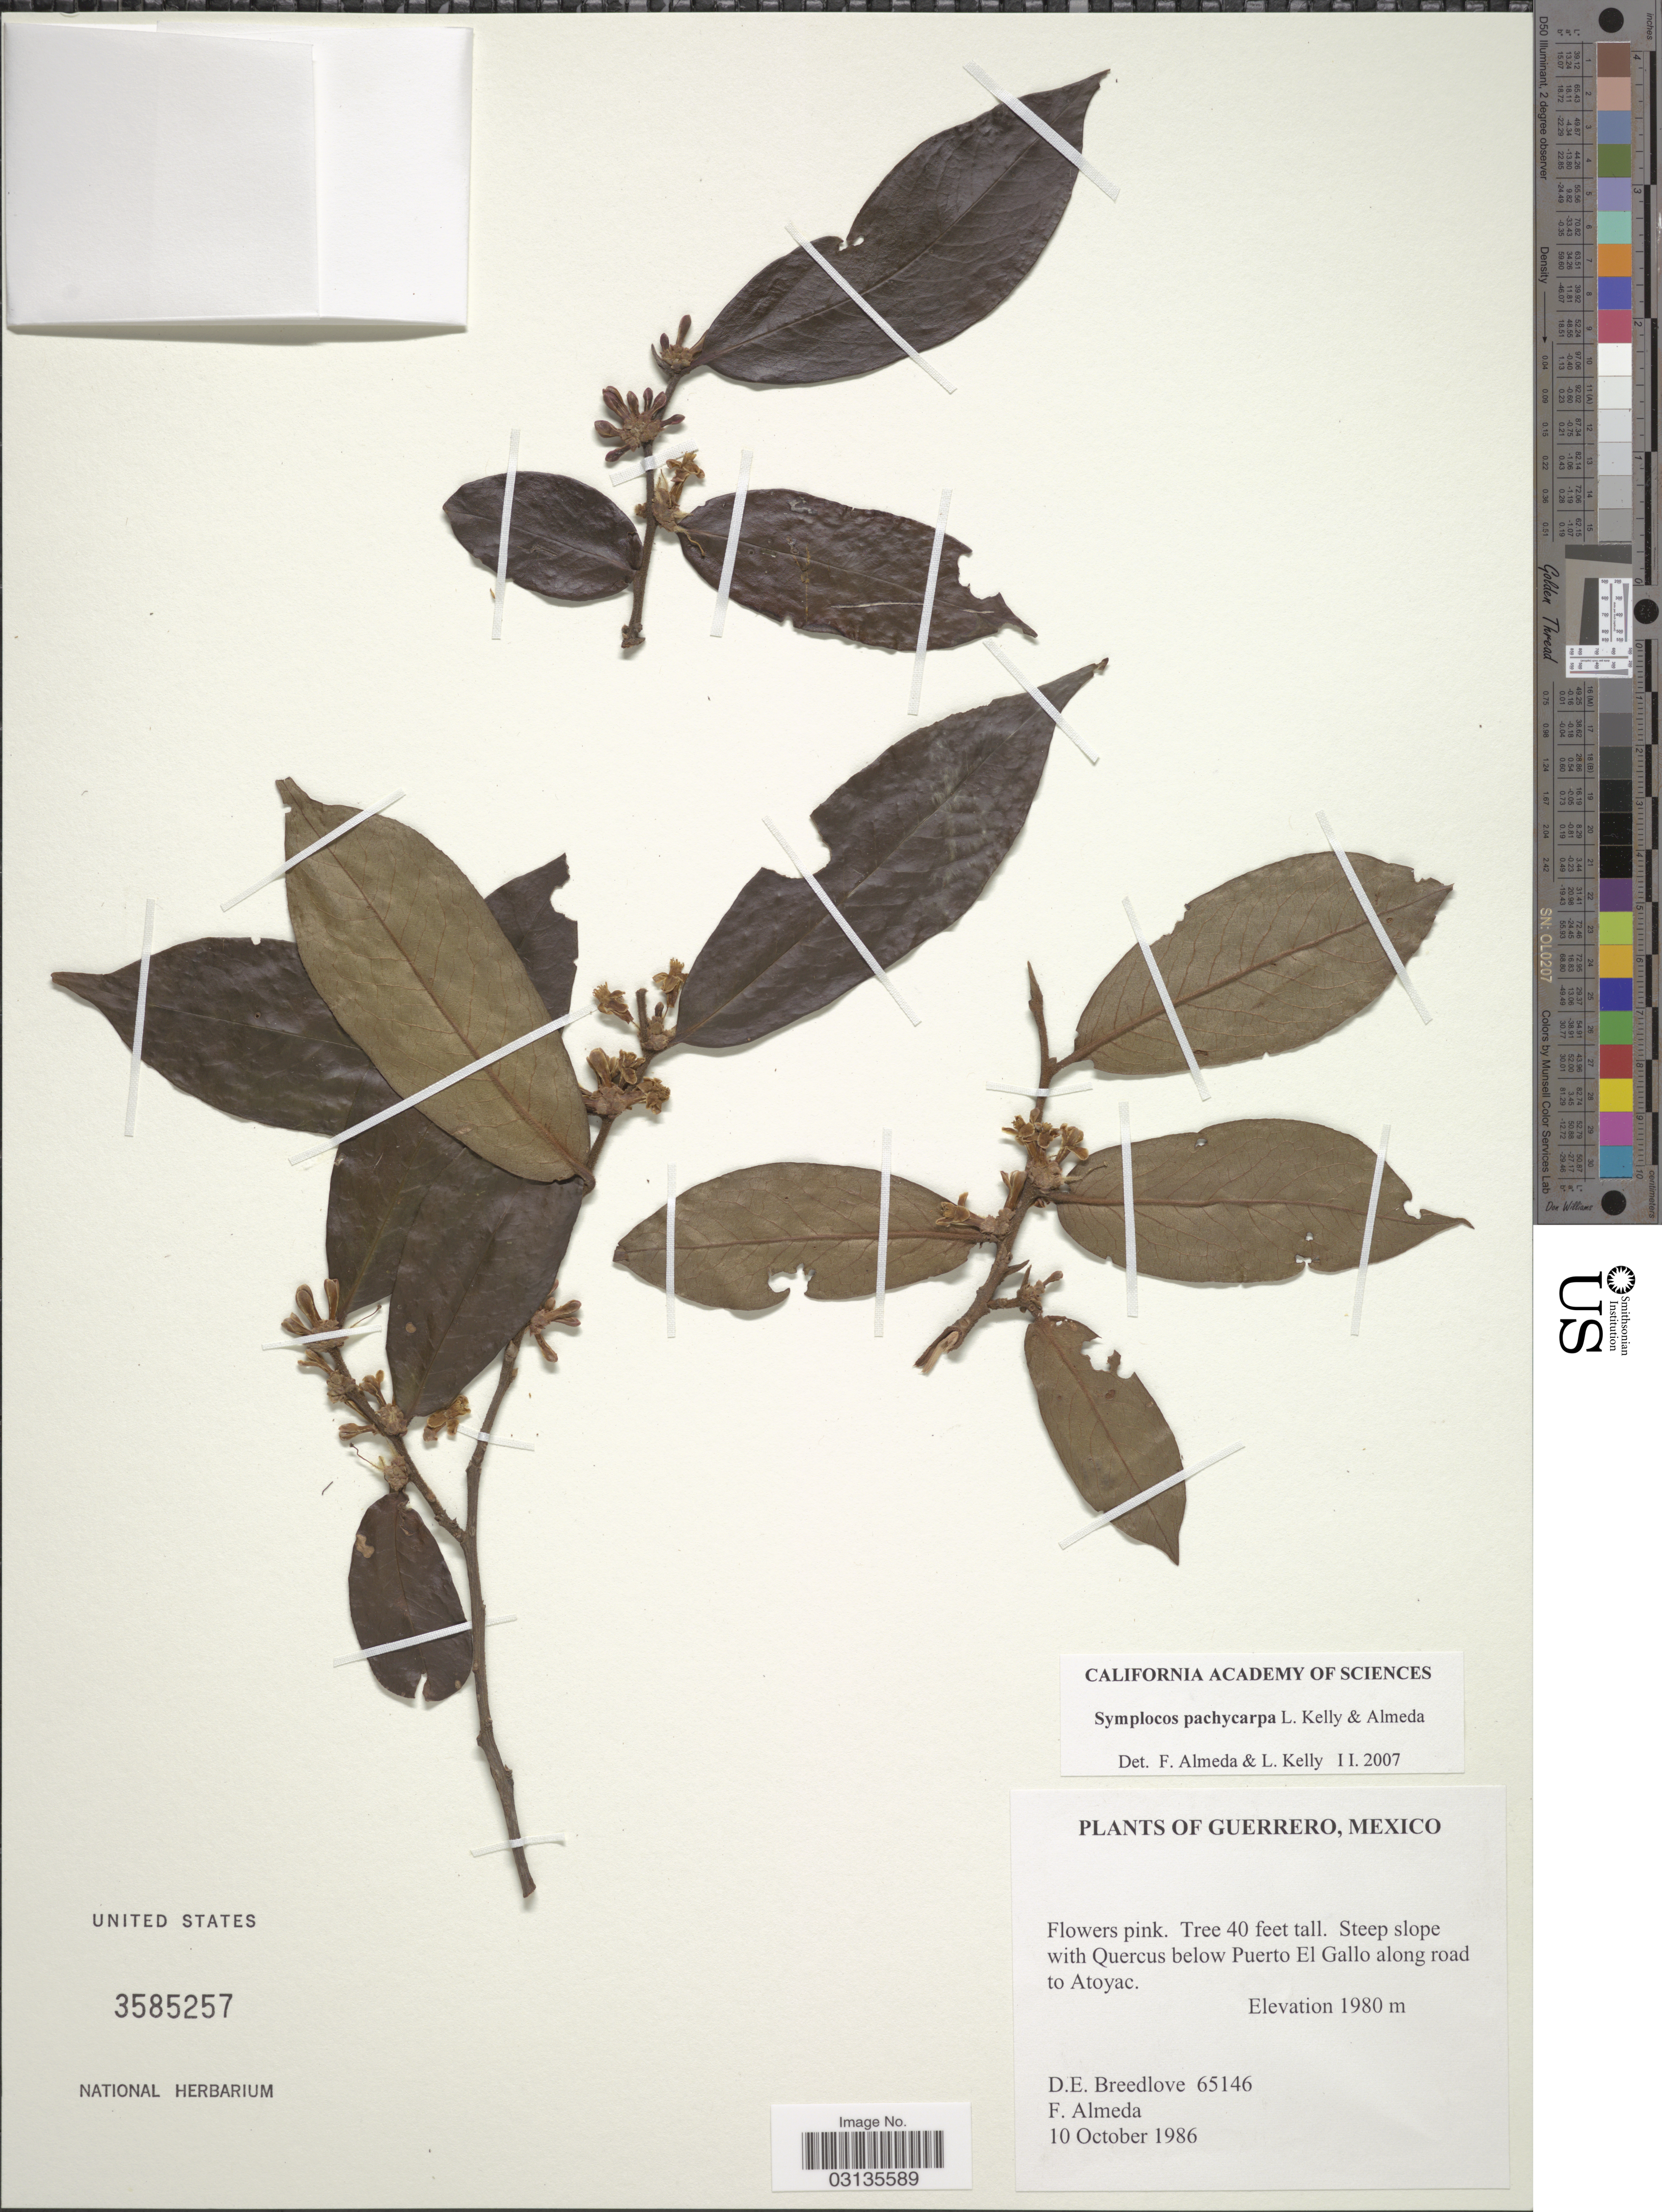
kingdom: Plantae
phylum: Tracheophyta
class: Magnoliopsida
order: Ericales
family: Symplocaceae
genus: Symplocos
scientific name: Symplocos pachycarpa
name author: L.M. Kelly & Almeda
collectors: D. E. Breedlove & F. Almeda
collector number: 65146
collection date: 1986-10-10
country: Mexico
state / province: Guerrero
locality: Below Puerto El Gallo along road to Atoyac.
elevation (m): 1980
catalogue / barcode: US 3585257